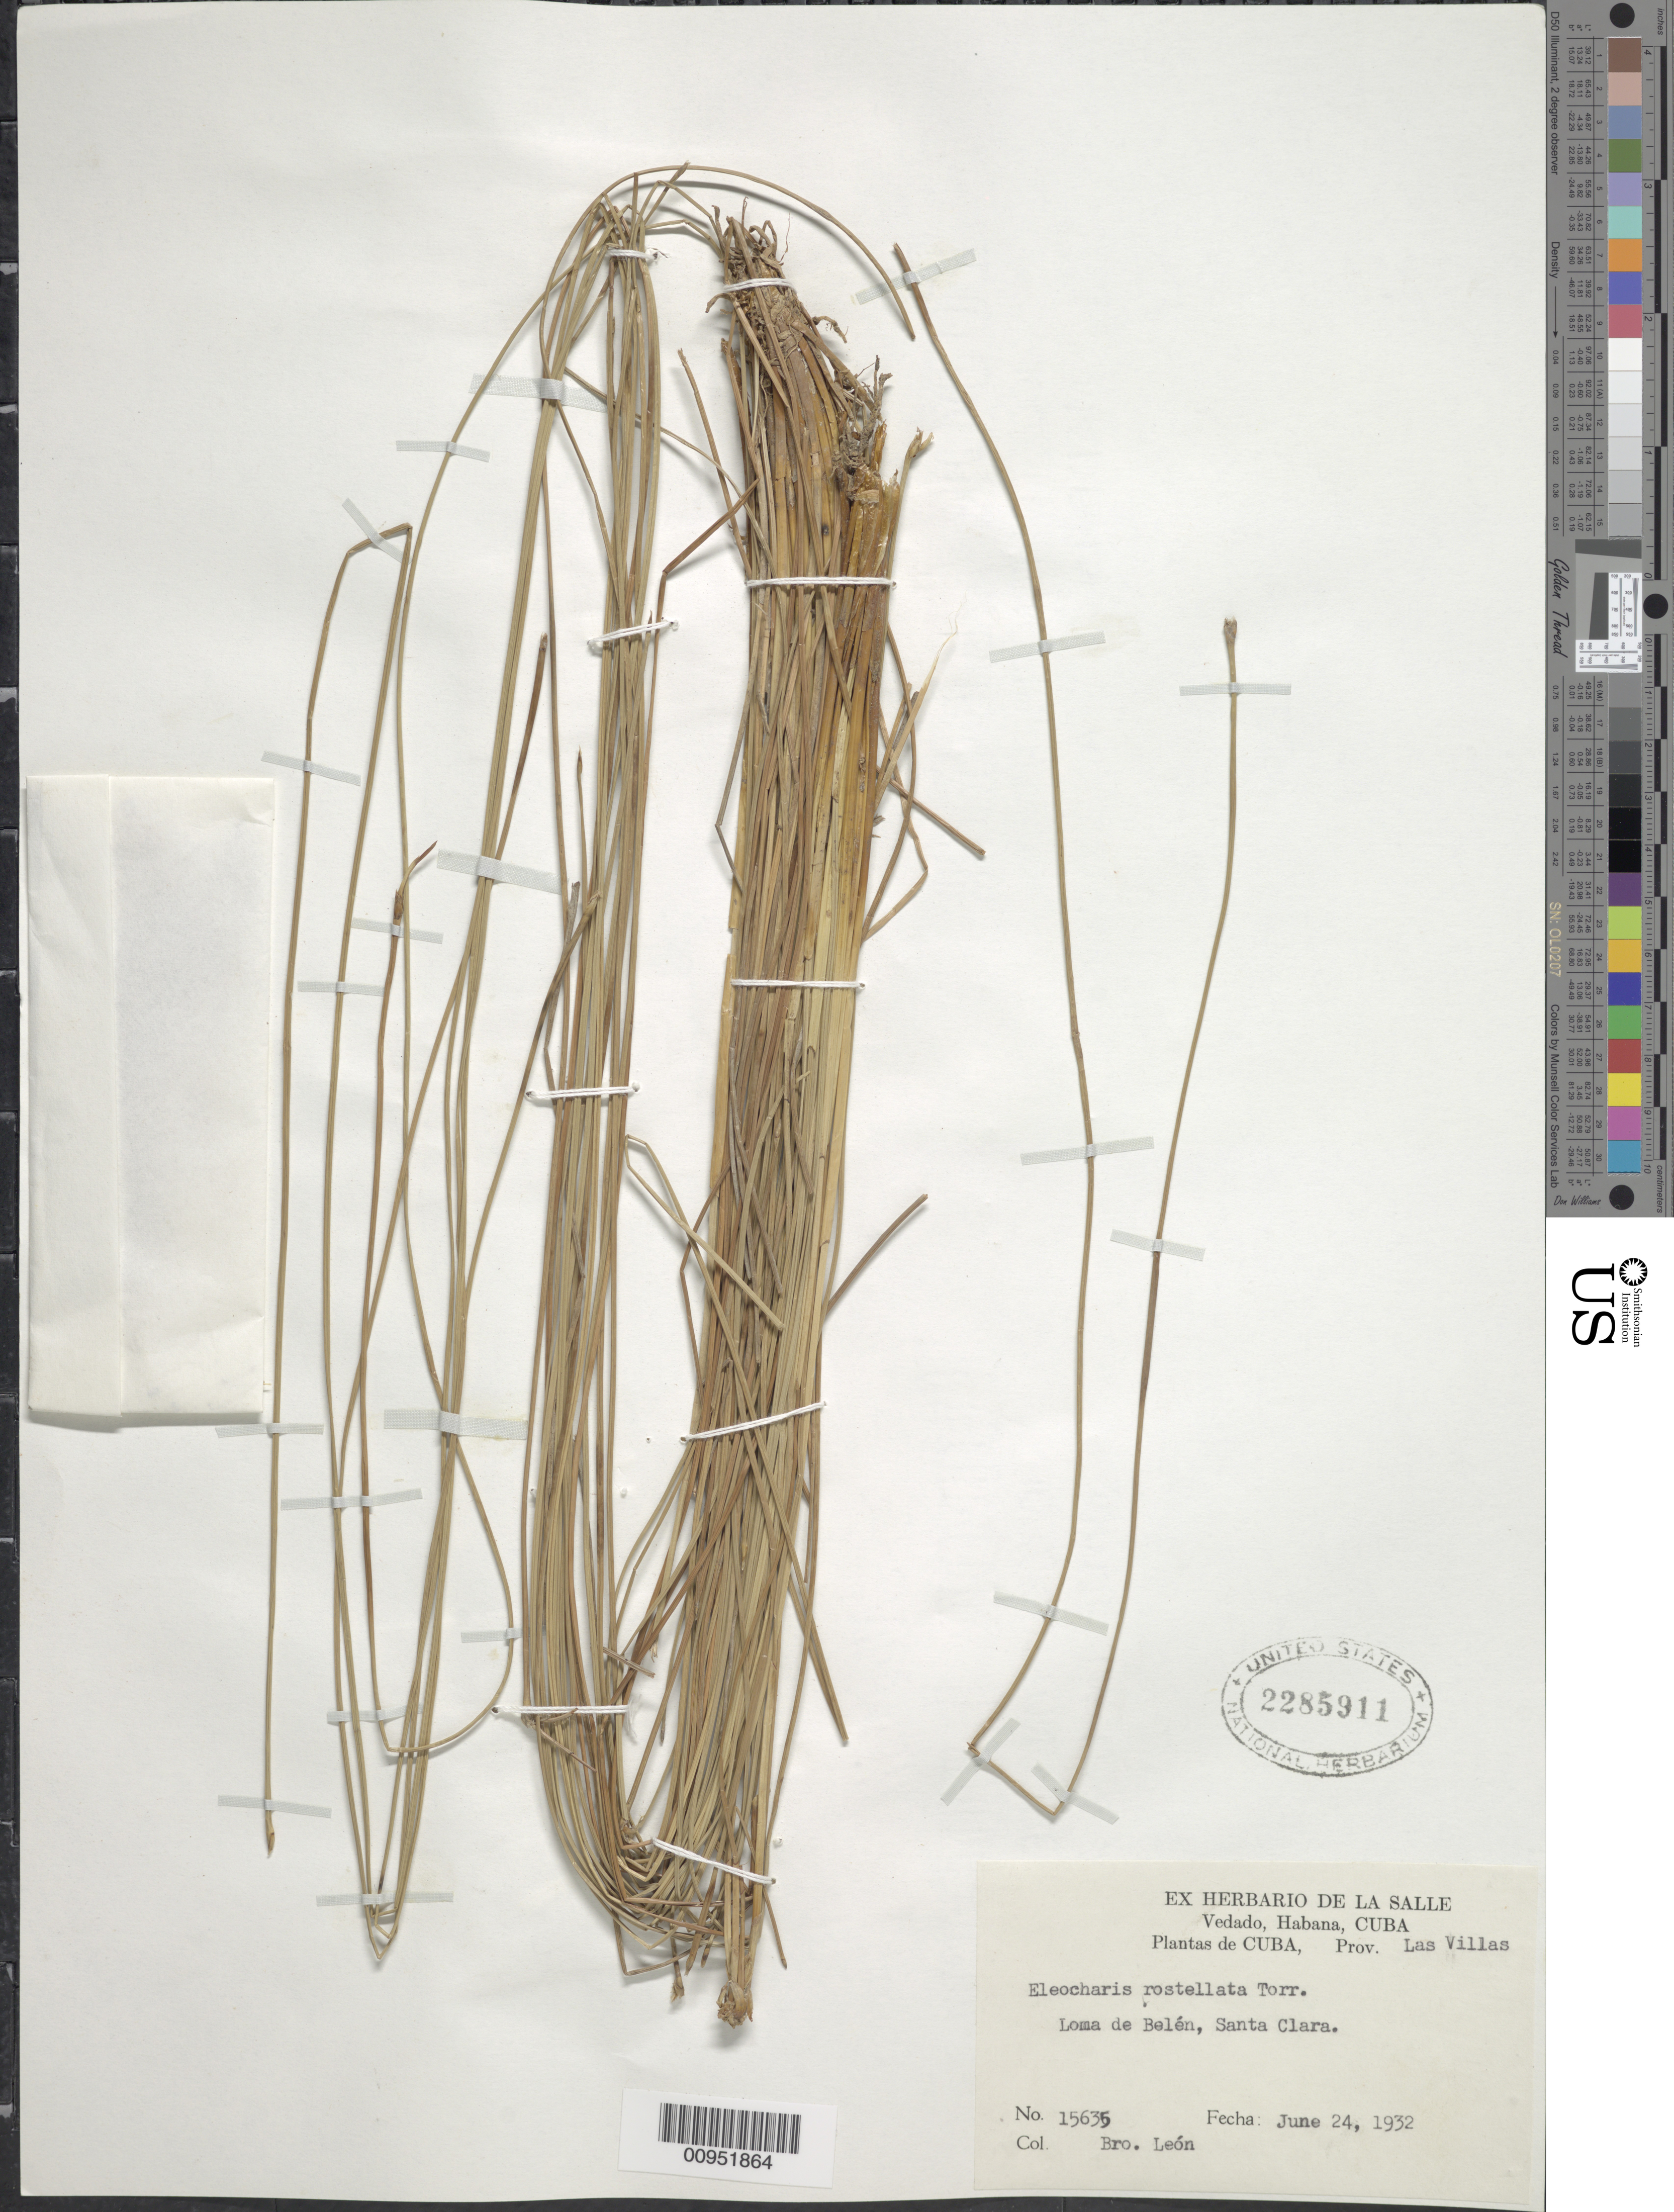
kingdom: Plantae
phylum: Tracheophyta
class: Liliopsida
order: Poales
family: Cyperaceae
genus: Eleocharis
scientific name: Eleocharis rostellata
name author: (Torr.) Torr.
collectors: Bro. León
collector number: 15635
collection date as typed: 24 Jun 1932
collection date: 1932-06-24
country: Cuba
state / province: Las Villas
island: Cuba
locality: Loma de Belén, Santa Clara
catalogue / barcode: US 2285911